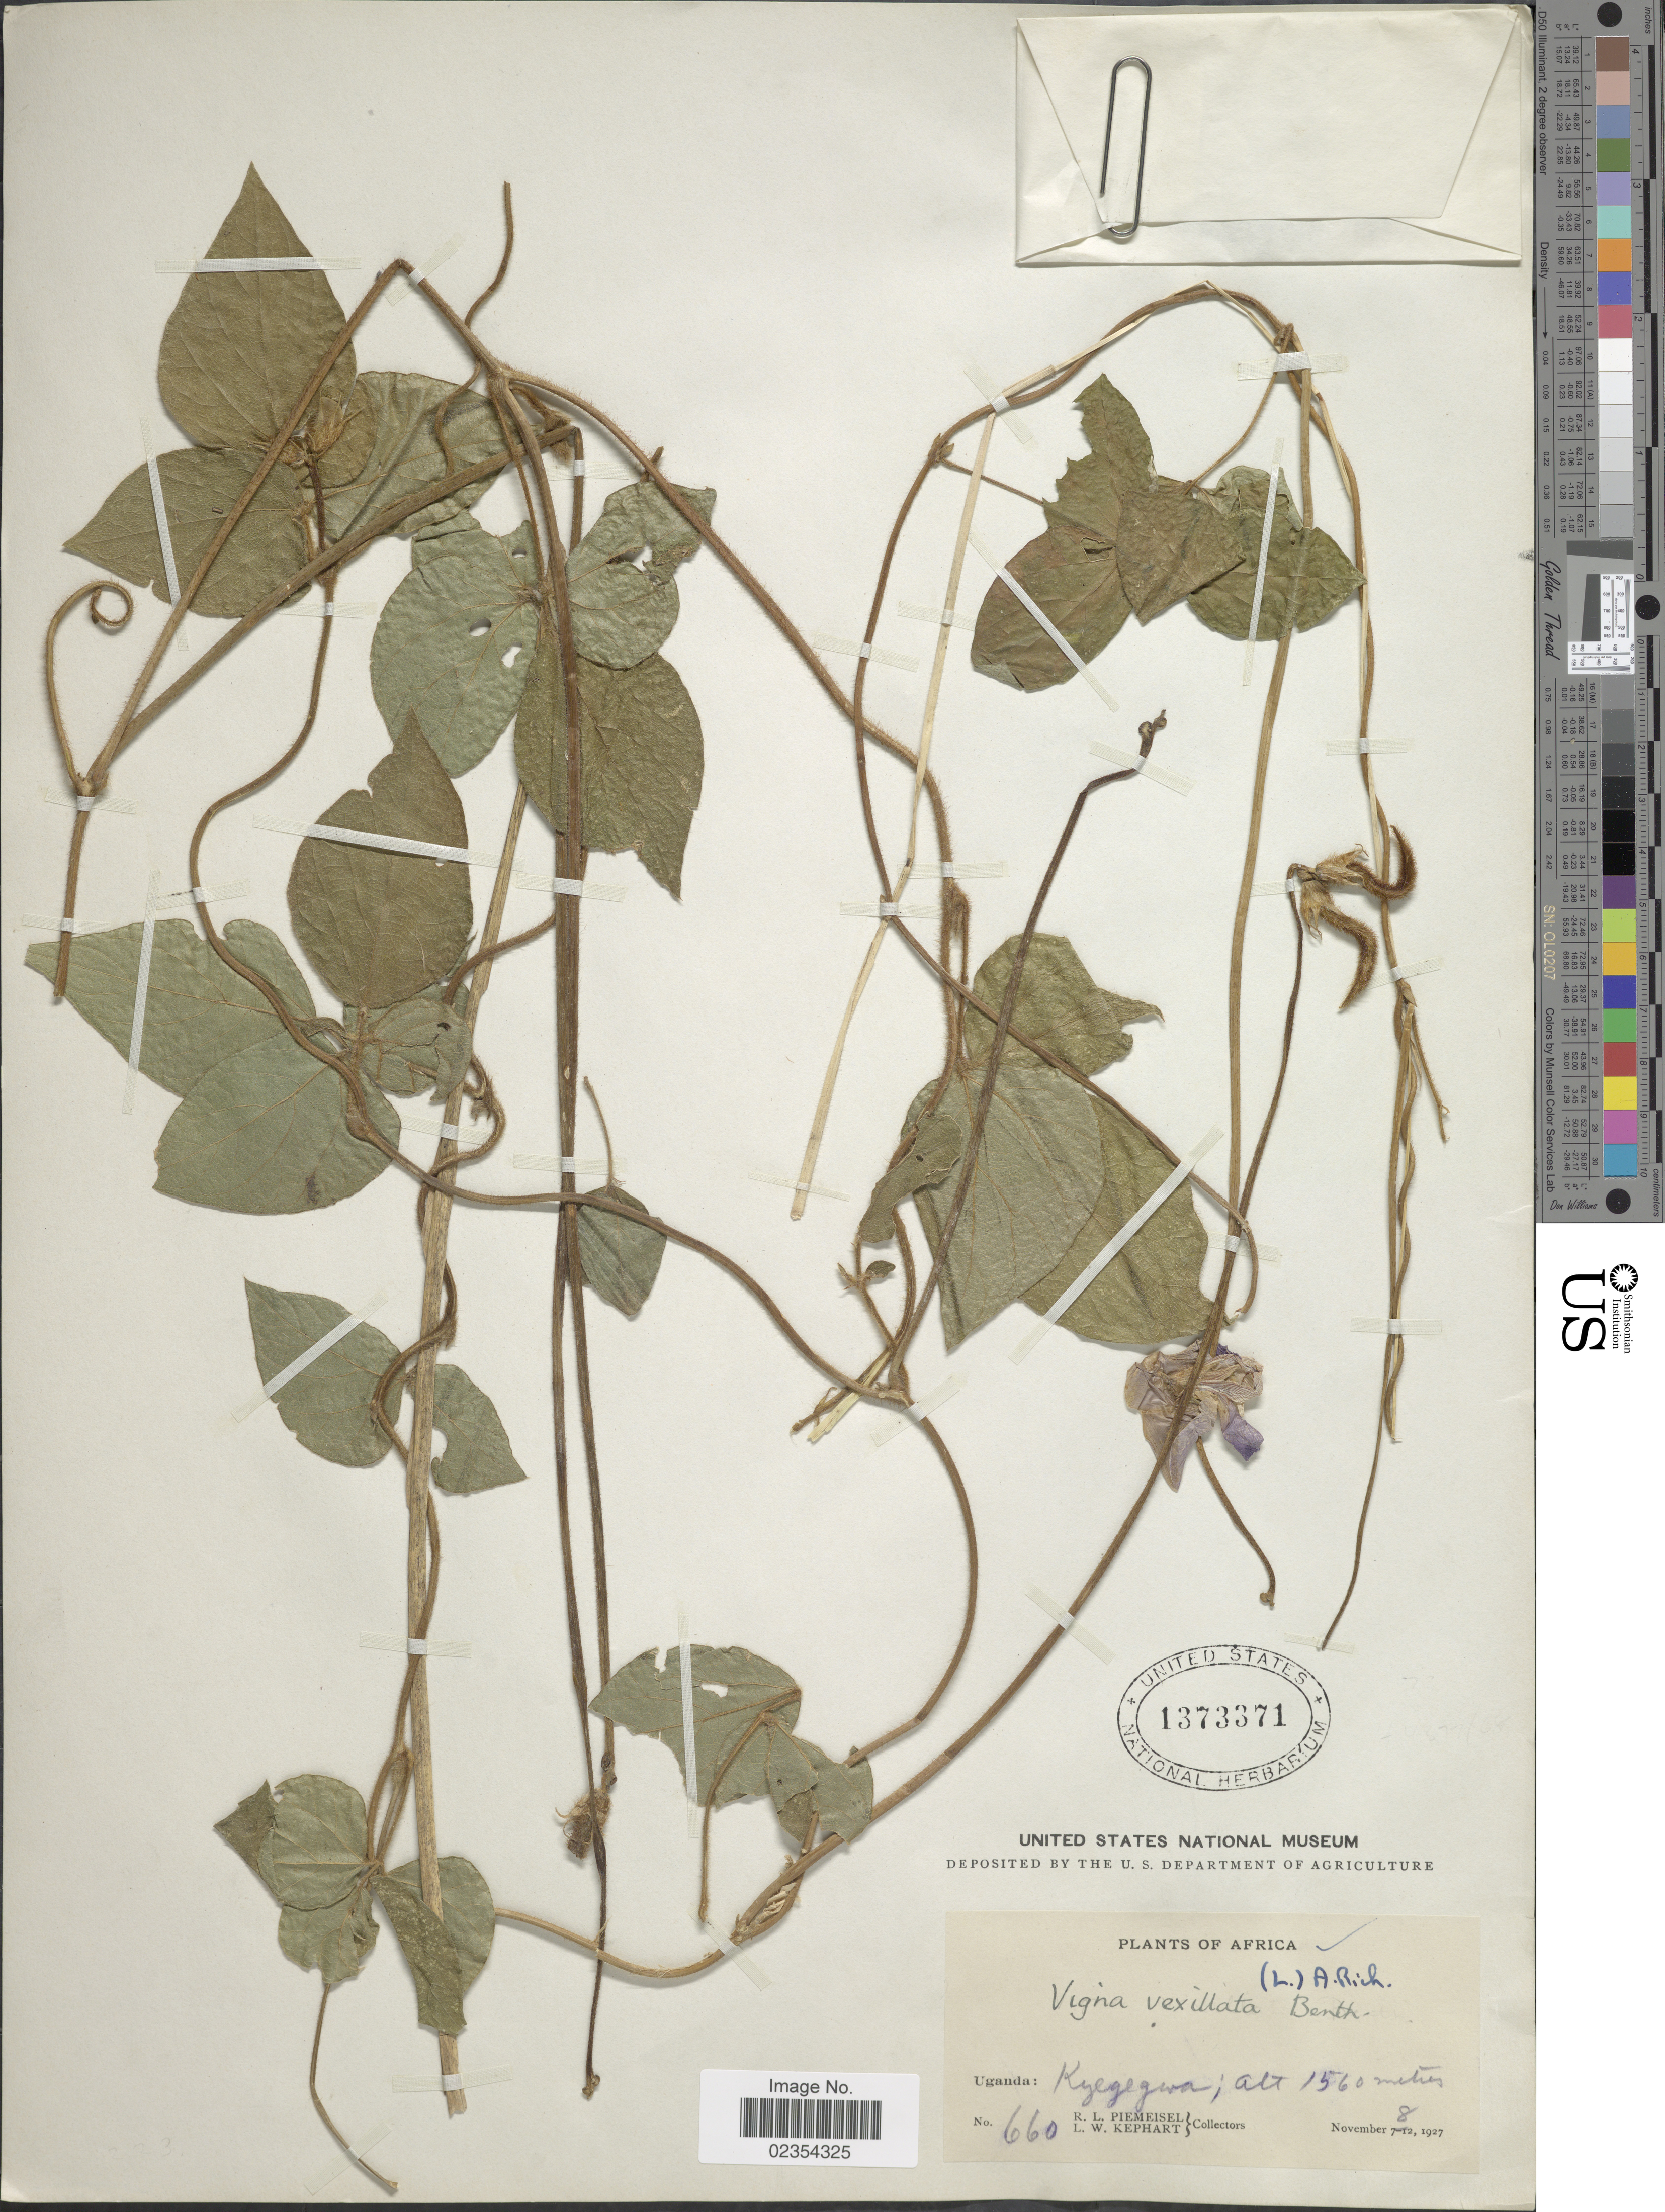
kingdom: Plantae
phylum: Tracheophyta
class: Magnoliopsida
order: Fabales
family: Fabaceae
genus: Vigna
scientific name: Vigna vexillata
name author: (L.) A. Rich.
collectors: R. Piemseisel & L. W. Kephart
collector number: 660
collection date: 1927-11-08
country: Uganda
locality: Kyegegwa.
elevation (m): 1560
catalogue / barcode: US 1373371